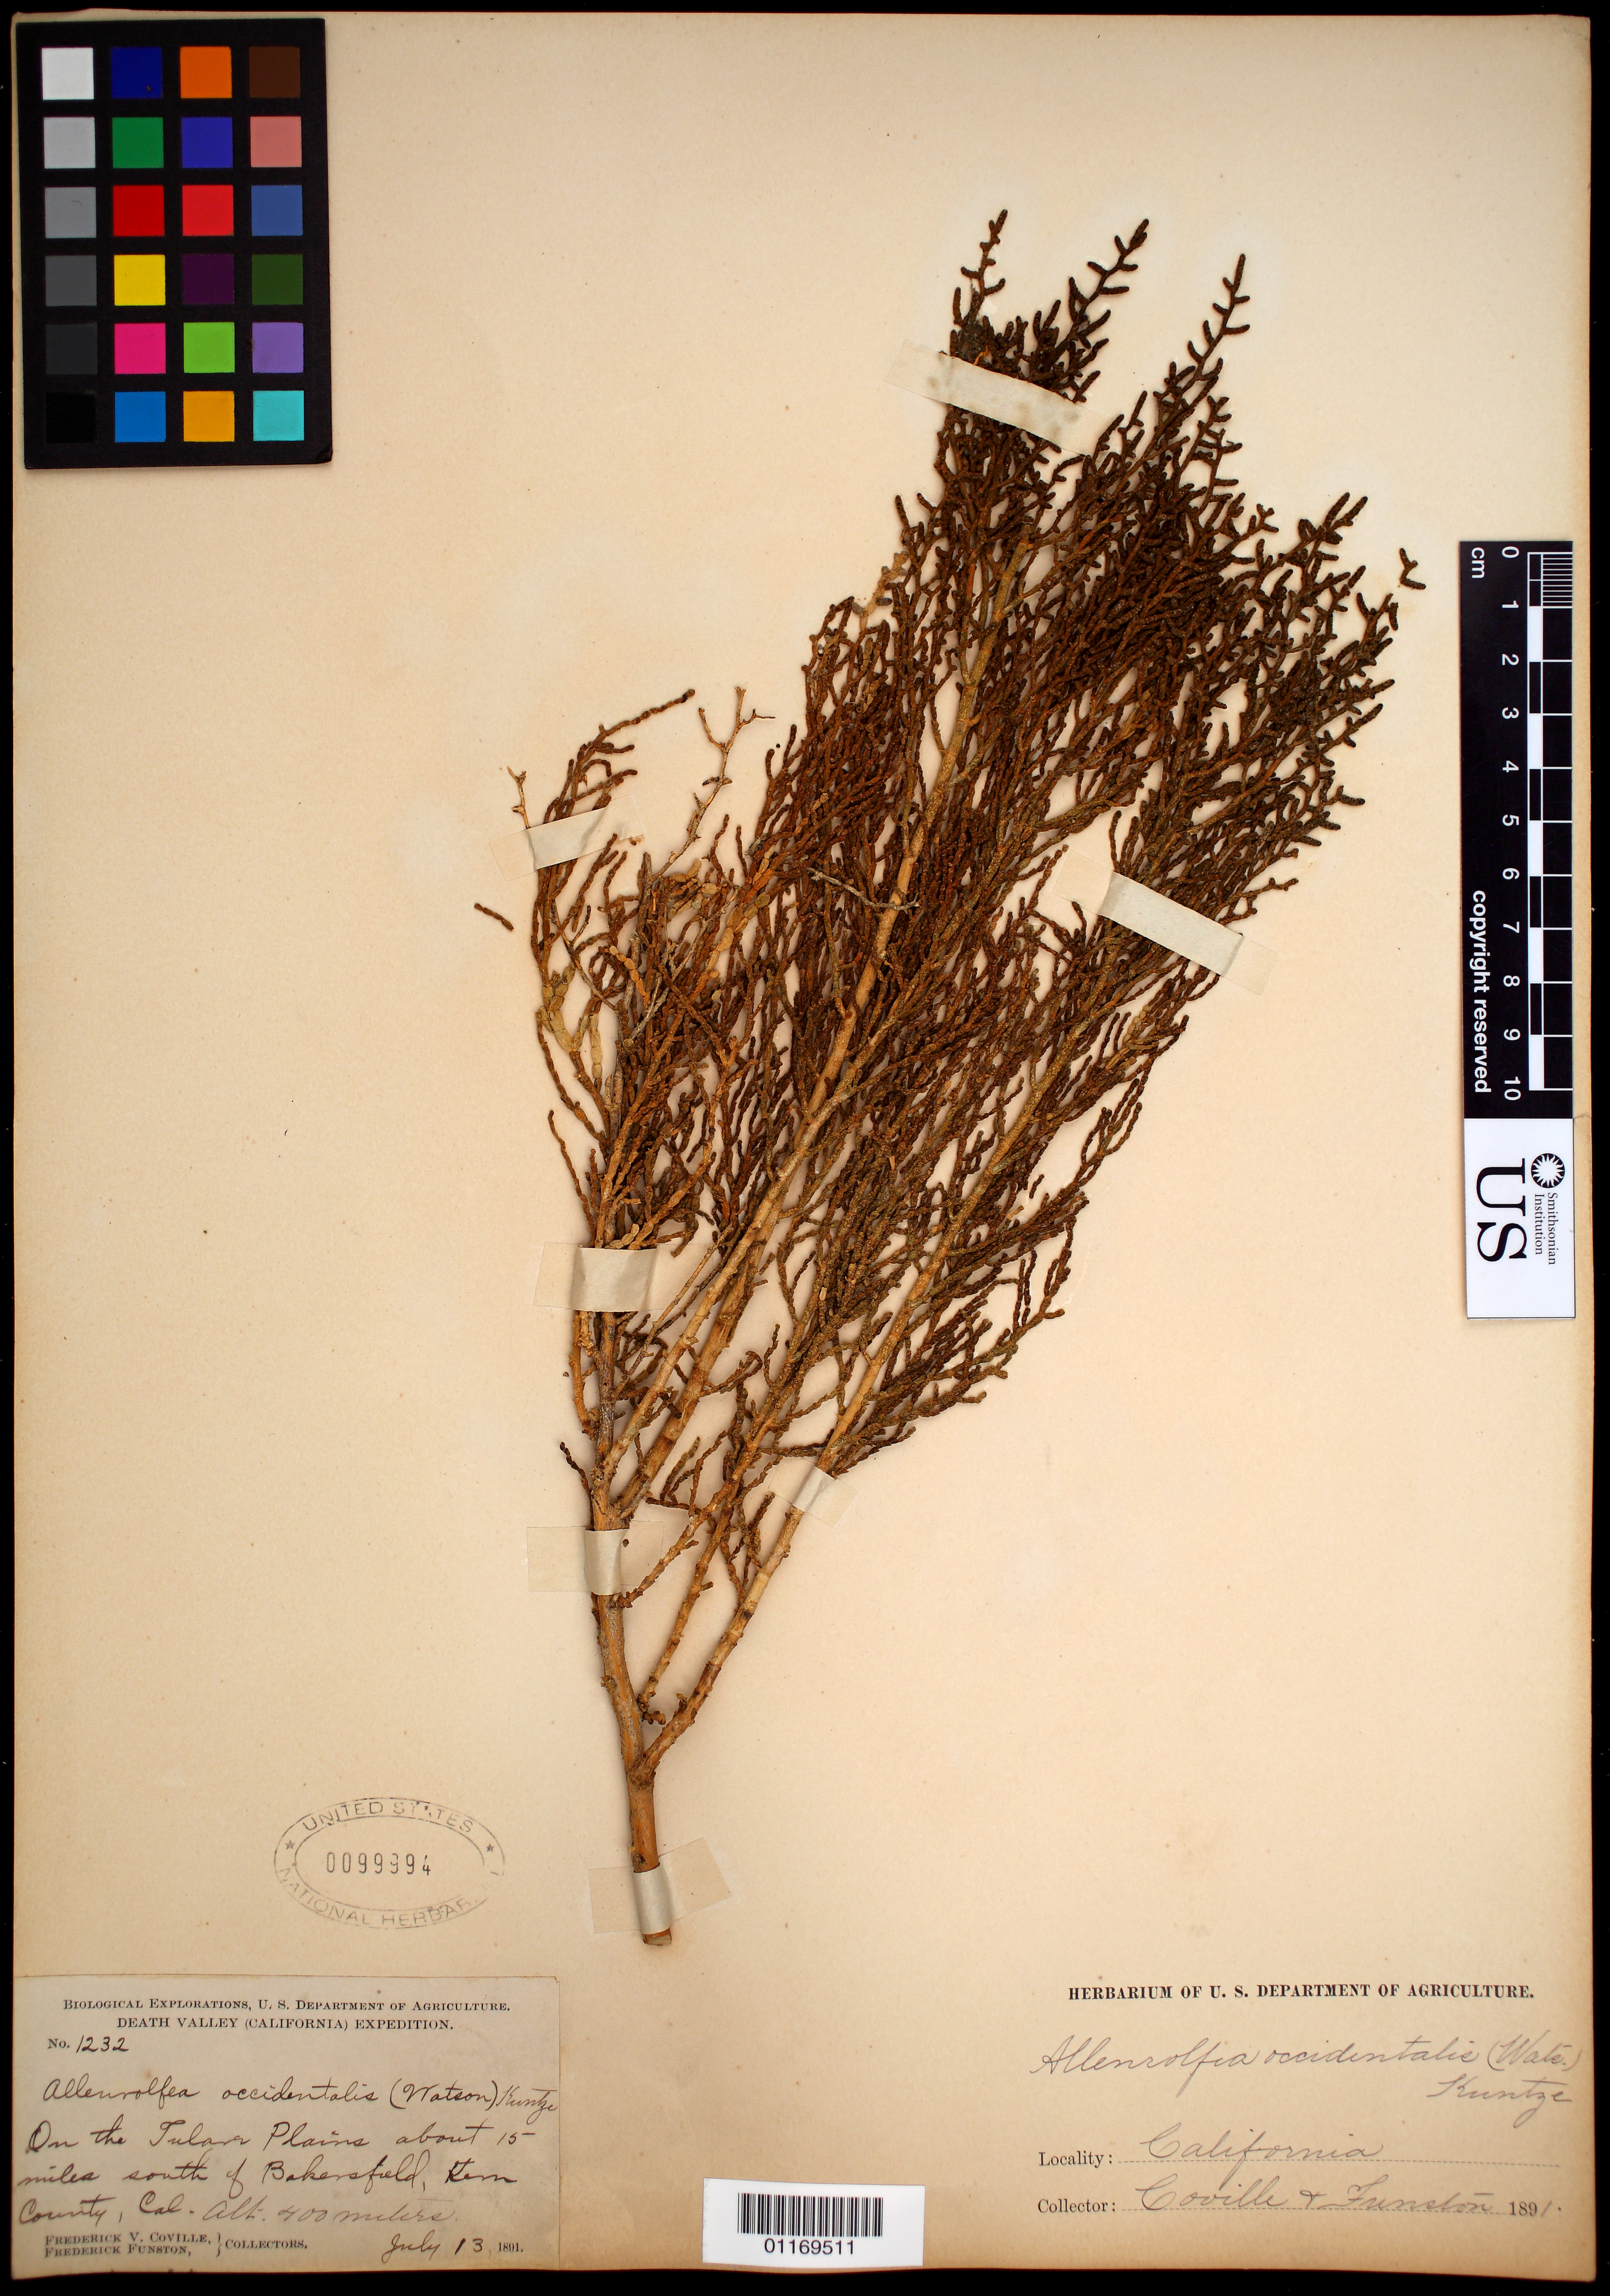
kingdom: Plantae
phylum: Tracheophyta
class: Magnoliopsida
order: Caryophyllales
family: Amaranthaceae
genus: Allenrolfea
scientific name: Allenrolfea occidentalis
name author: (S. Watson) Kuntze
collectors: F. V. Coville & F. Funston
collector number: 1232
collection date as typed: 13 Jul 1891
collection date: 1891-07-13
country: United States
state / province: California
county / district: Kern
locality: About 15 miles south of Bakersfield, on Tulare plains.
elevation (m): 122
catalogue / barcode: US 99994